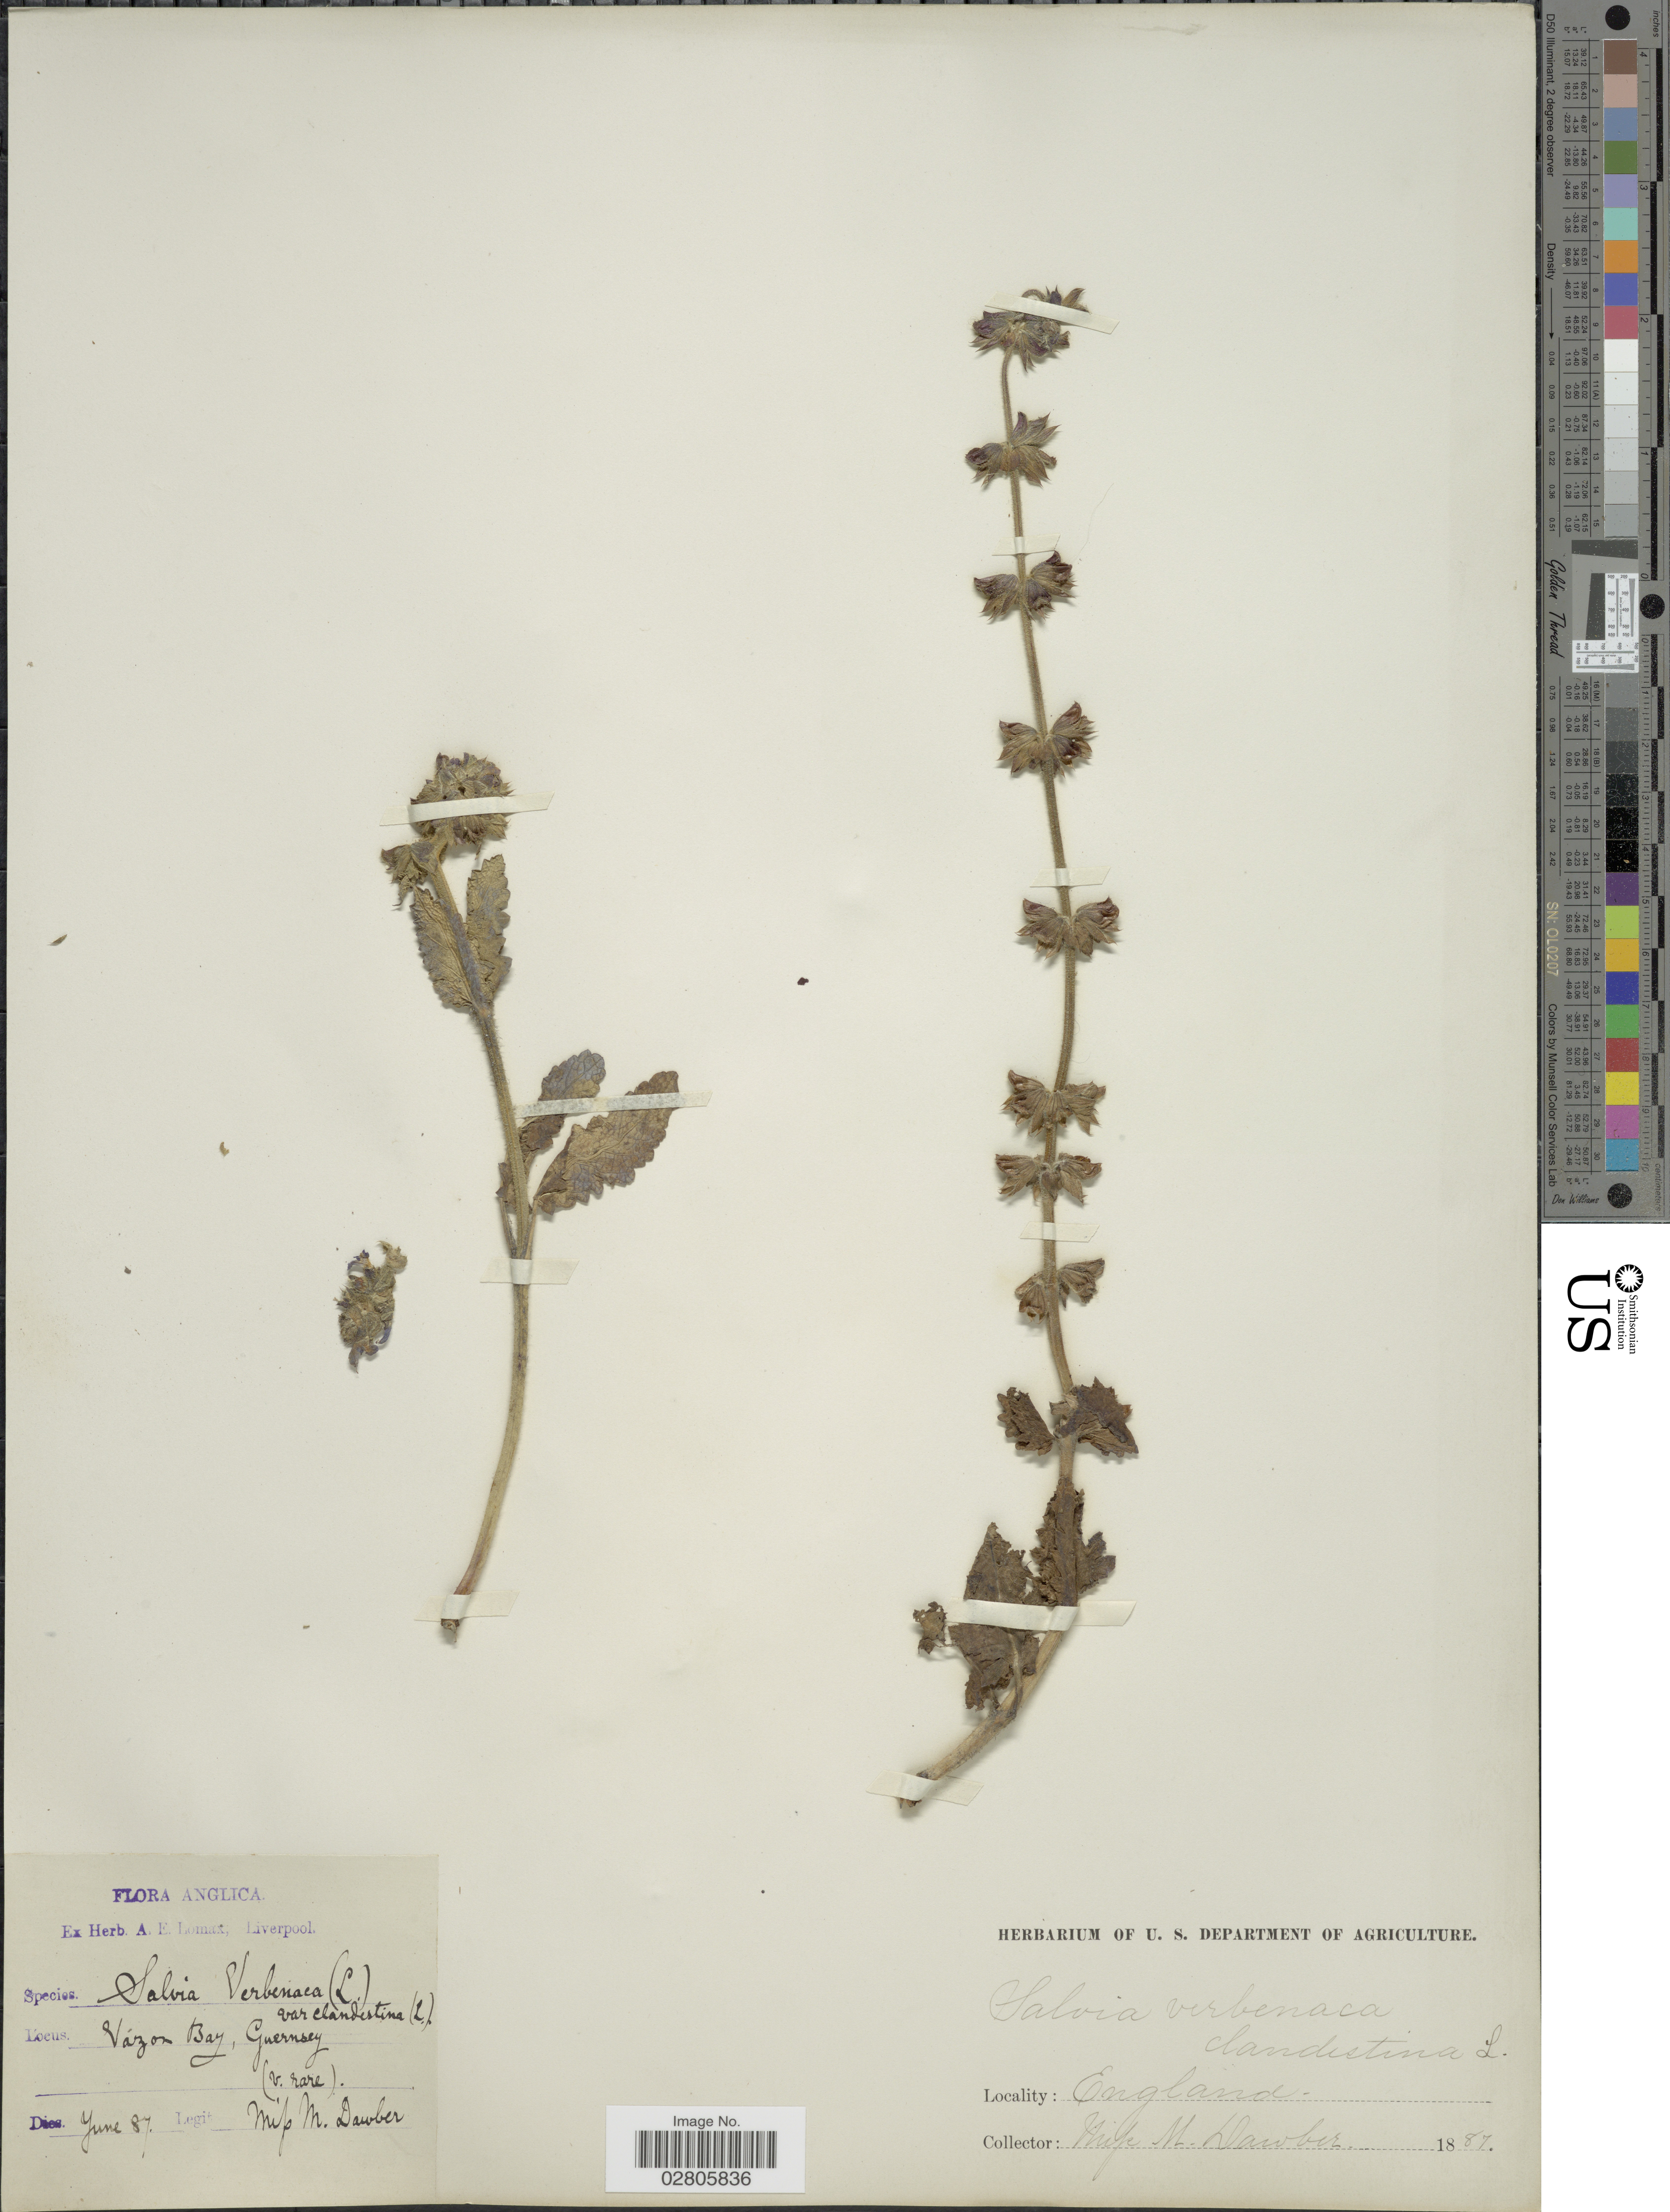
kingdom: Plantae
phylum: Tracheophyta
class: Magnoliopsida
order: Lamiales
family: Lamiaceae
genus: Salvia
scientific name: Salvia verbenacea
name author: L.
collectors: M. Dawber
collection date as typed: Transcribed d/m/y: /6/87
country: United Kingdom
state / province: England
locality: Anglica. Vázon Bay, Guernsey.